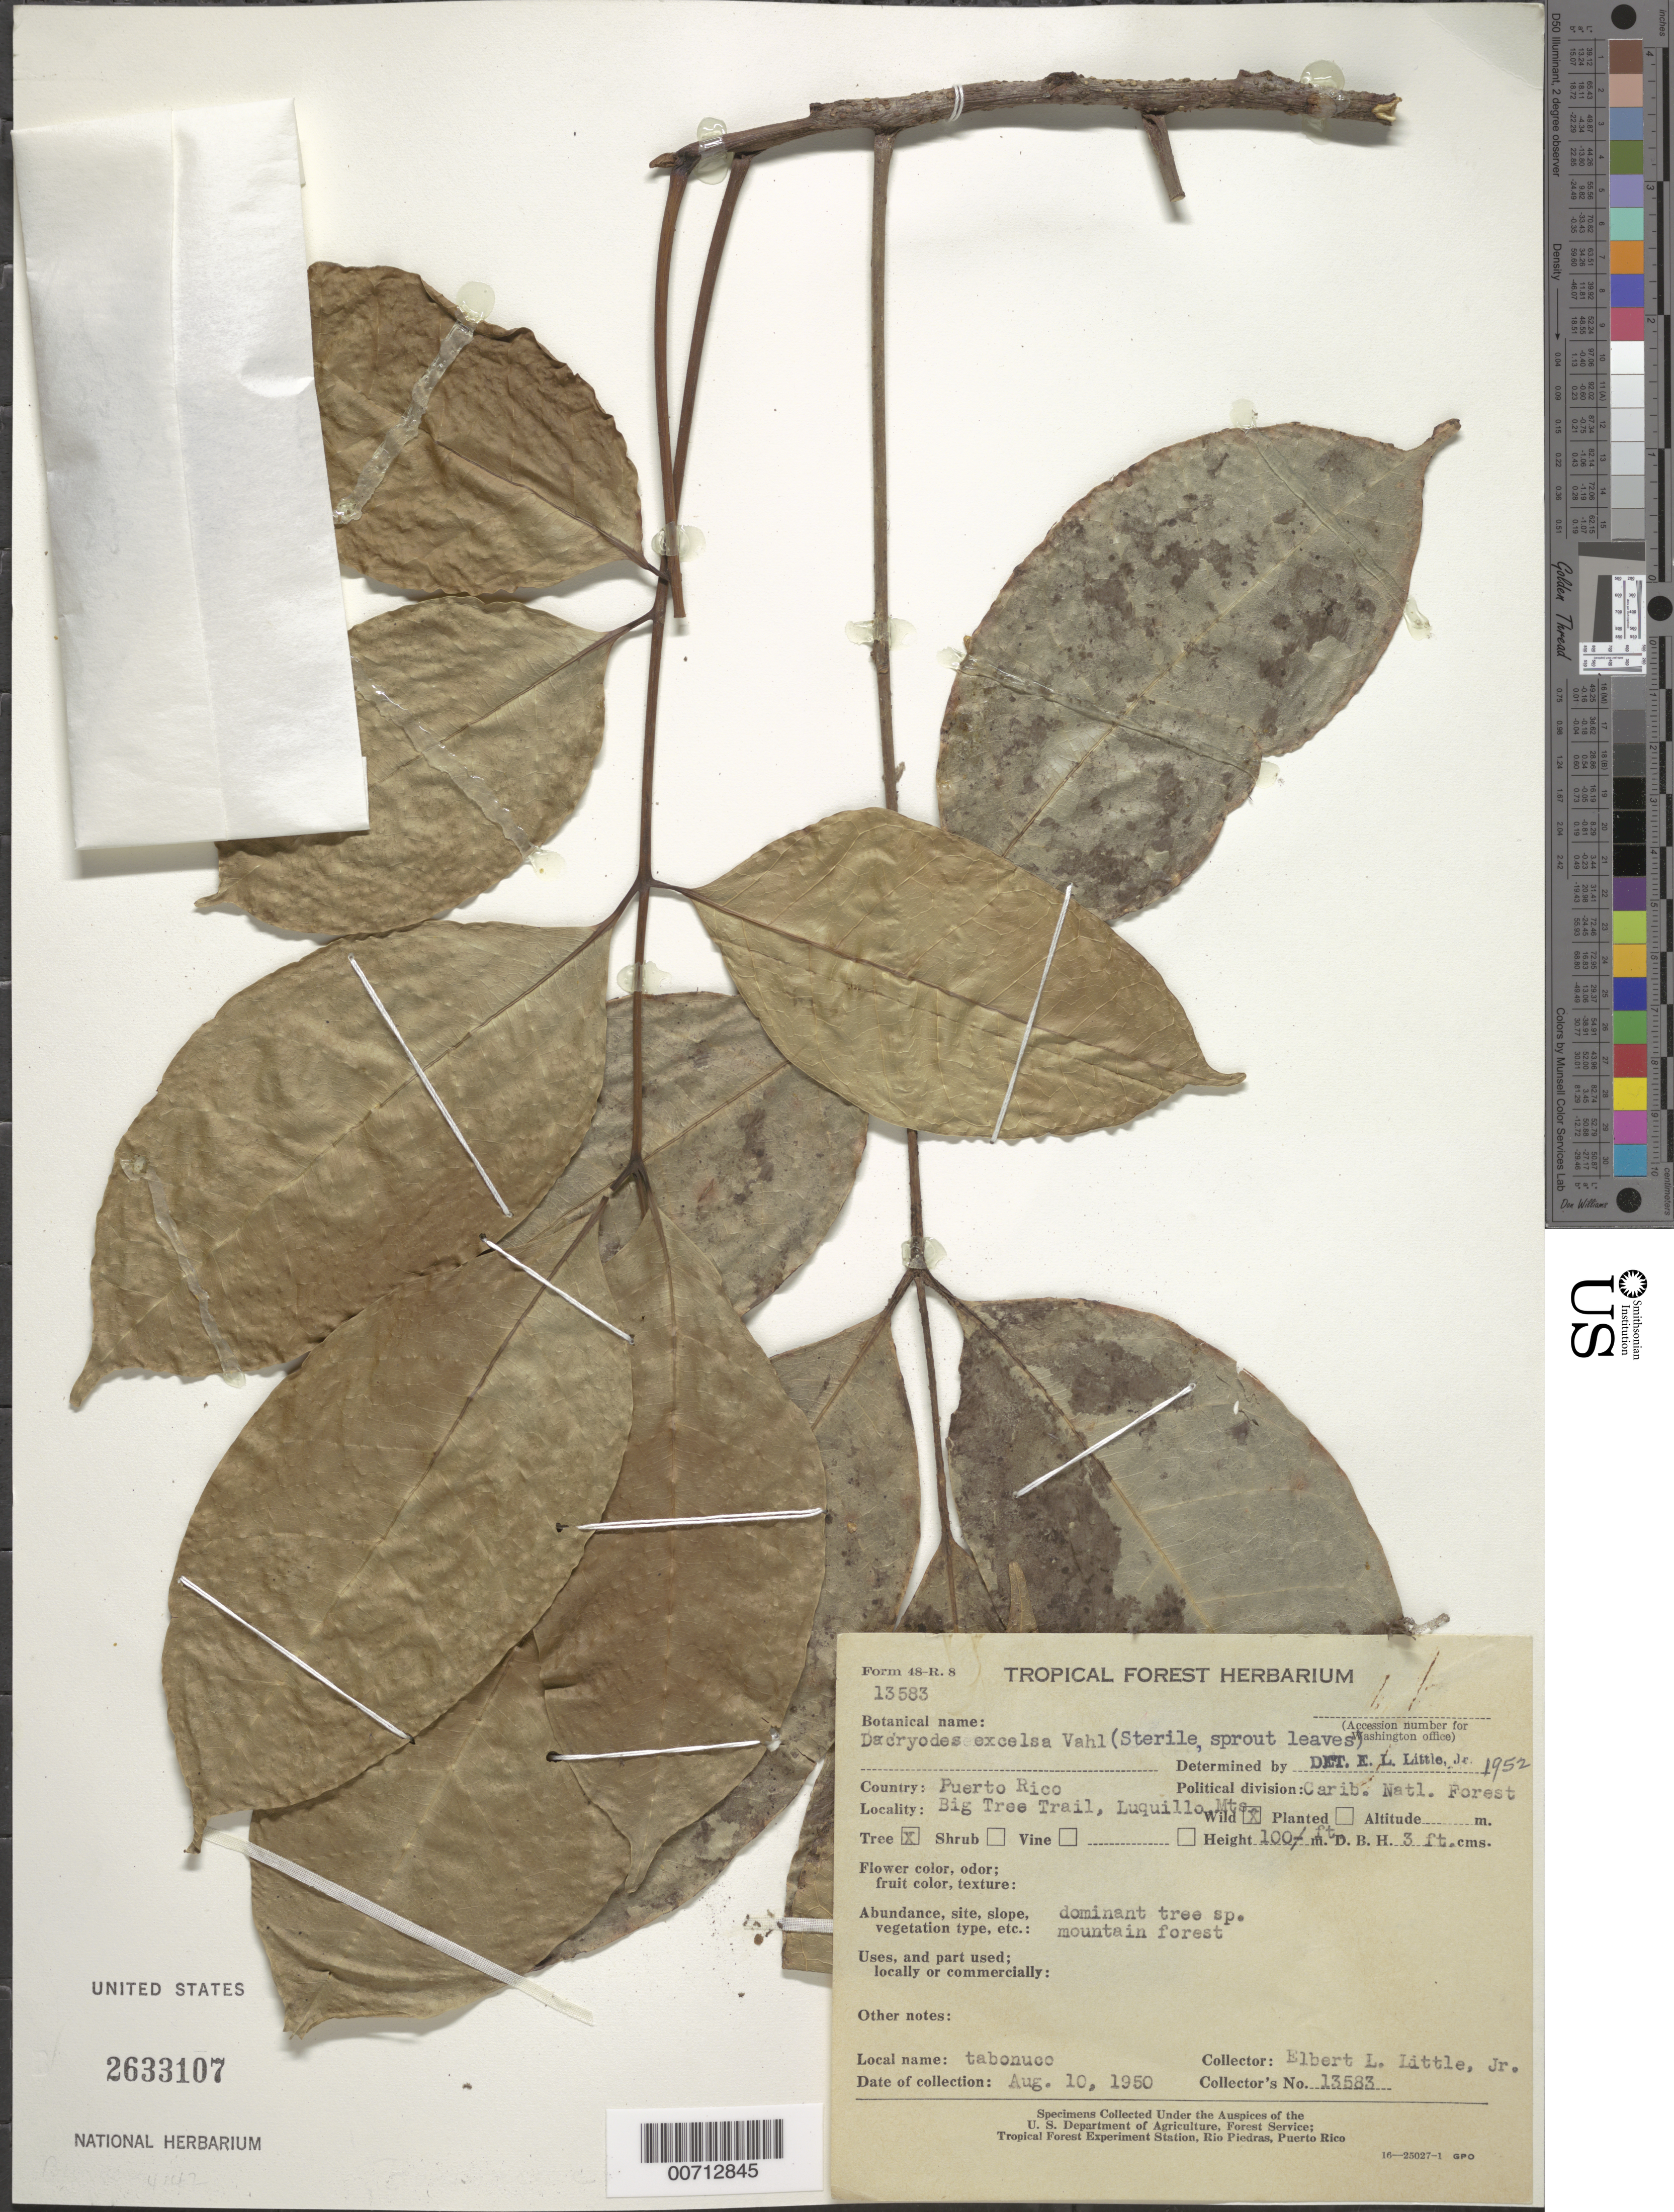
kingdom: Plantae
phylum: Tracheophyta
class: Magnoliopsida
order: Sapindales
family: Burseraceae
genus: Dacryodes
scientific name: Dacryodes excelsa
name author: Vahl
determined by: Little, Elbert L., Jr., (FSSR), United States Department of Agriculture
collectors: E. L. Little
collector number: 13583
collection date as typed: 10 Aug 1950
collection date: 1950-08-10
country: Puerto Rico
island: Greater Antilles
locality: Big Tree Trail, Luquillo Mts.; Carib. Natl. Forest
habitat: Mountain forest, dominant tree sp.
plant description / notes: Common name: Tabonuco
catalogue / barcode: US 2633107